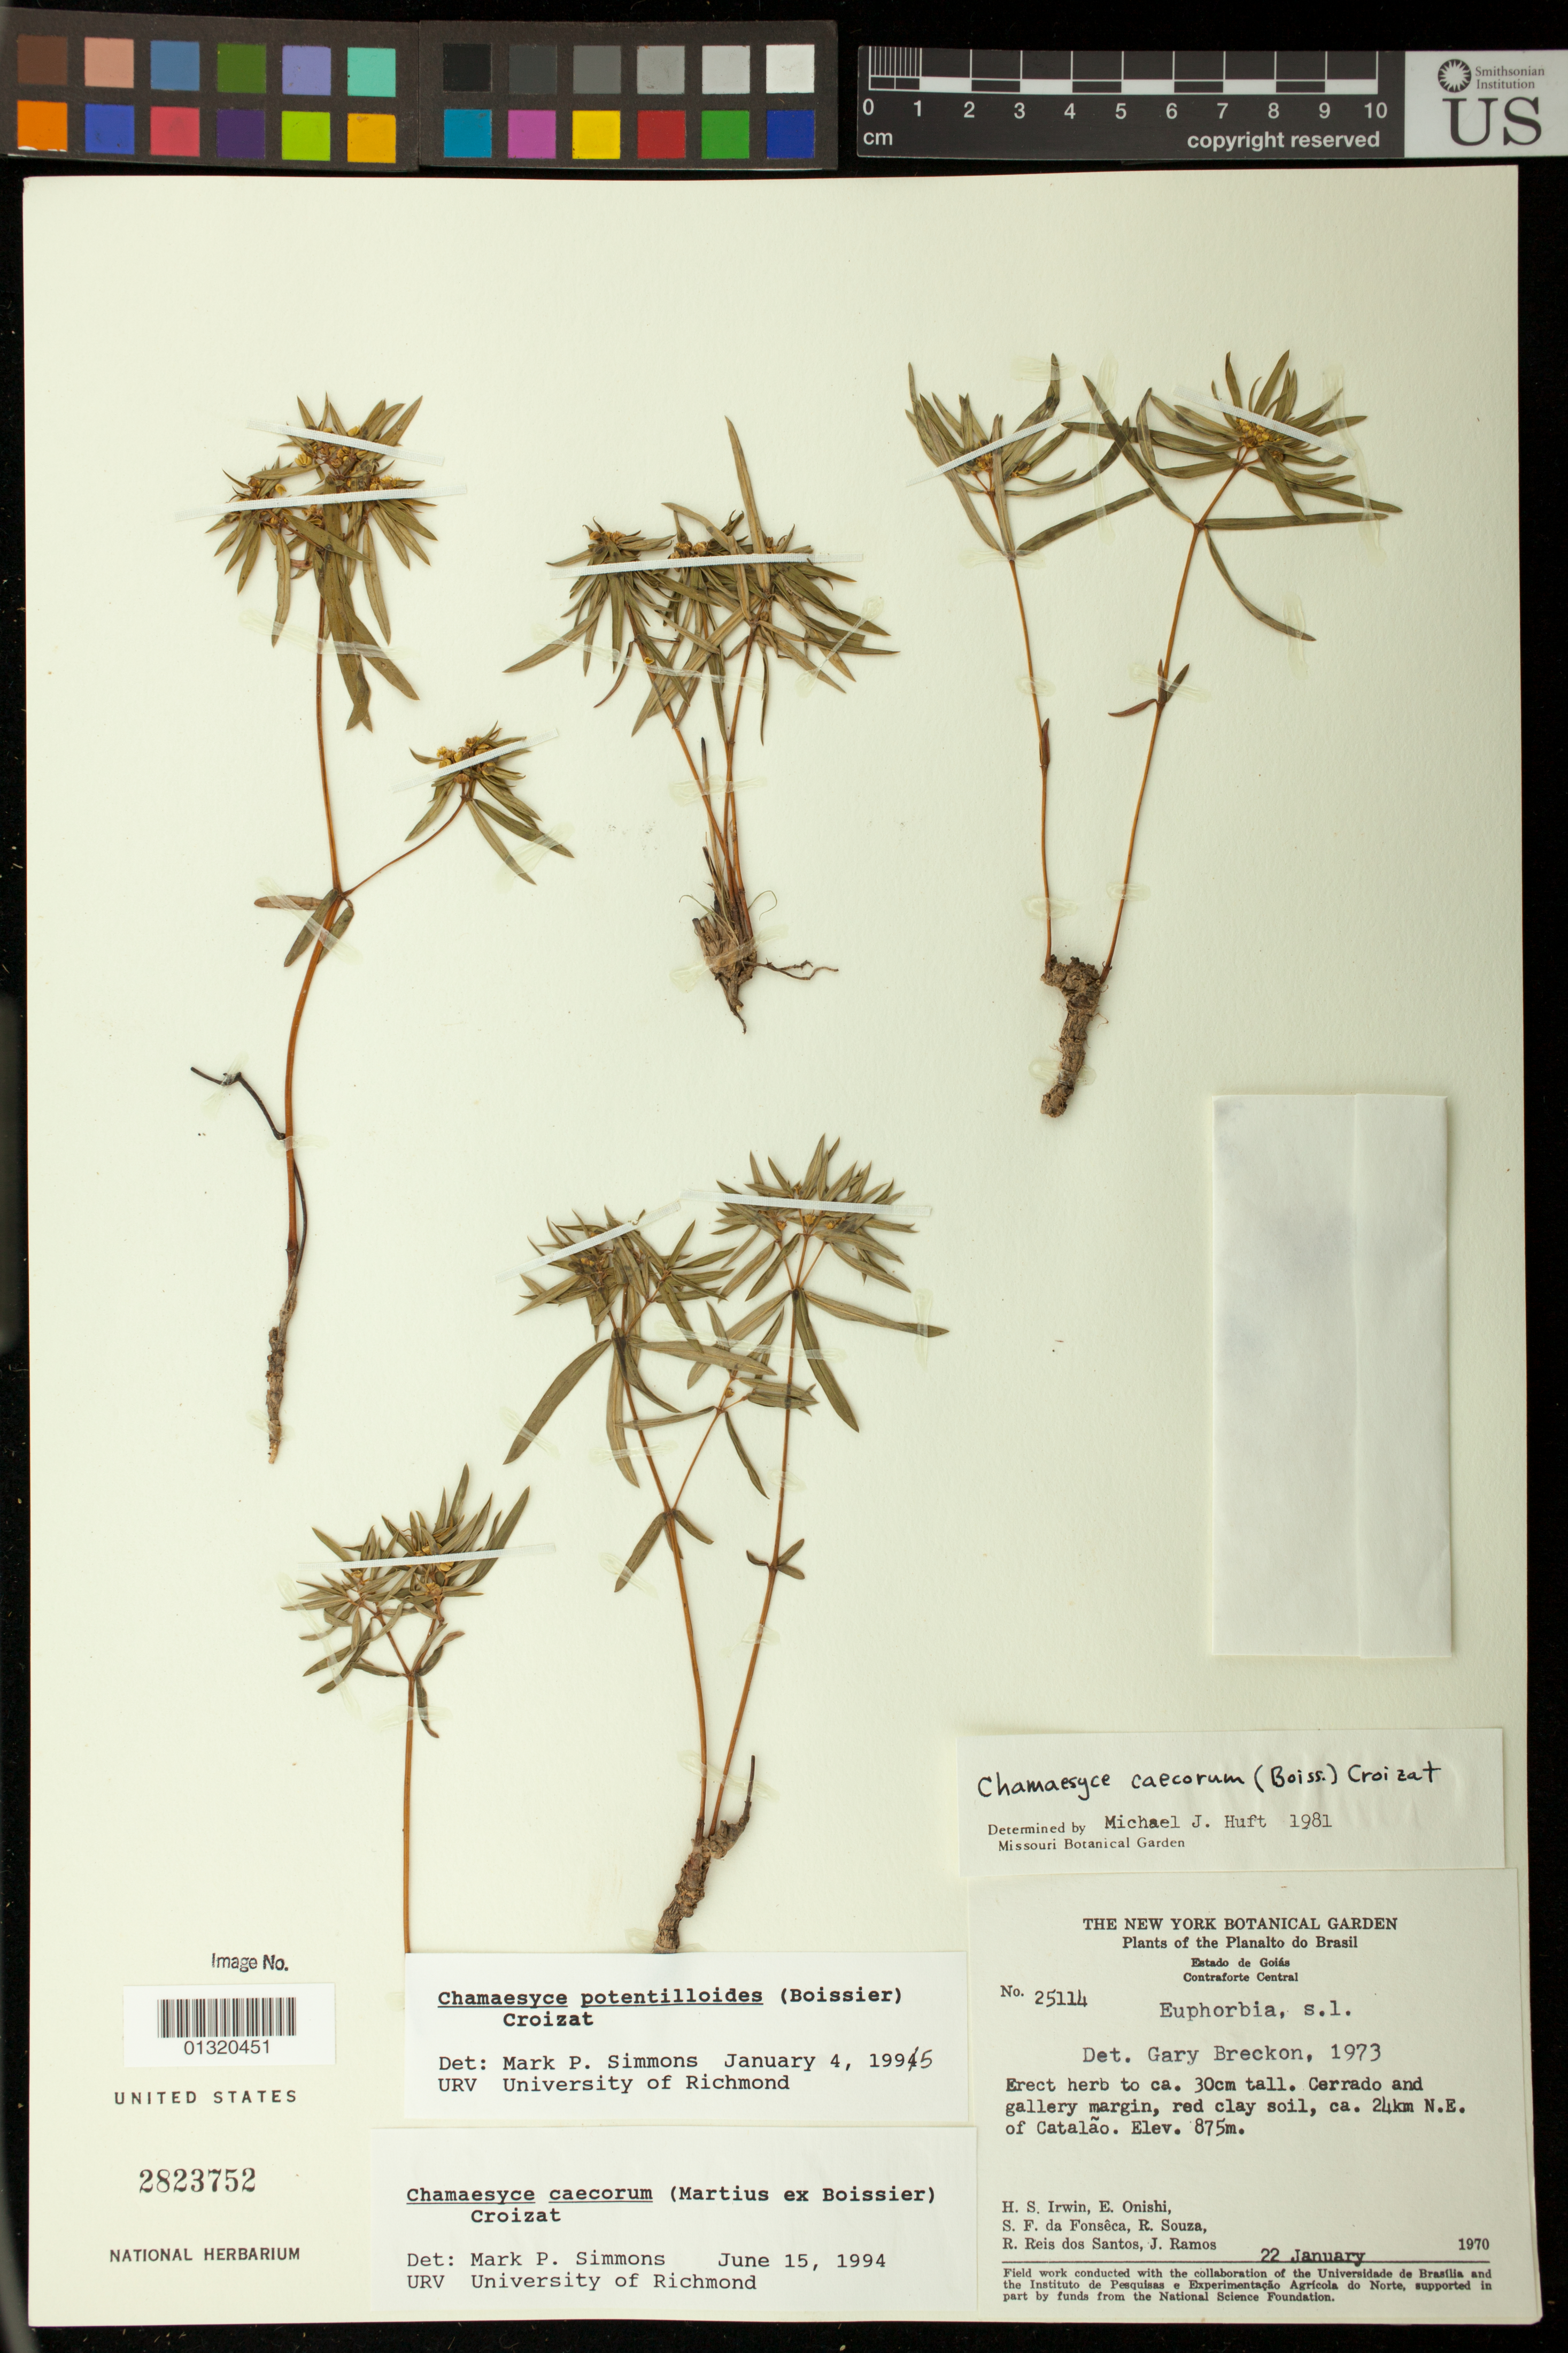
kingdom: Plantae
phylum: Tracheophyta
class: Magnoliopsida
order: Malpighiales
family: Euphorbiaceae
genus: Euphorbia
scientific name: Euphorbia potentilloides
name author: Boiss.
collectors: H. Irwin, E. Onishi, S. F. Fonsêca, R. Souza, R. Reis dos Santos & J. Ramos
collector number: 25114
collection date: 1970-01-22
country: Brazil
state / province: Goiás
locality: Contraforte Central; ca 24km N.E. of Catalao.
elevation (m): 875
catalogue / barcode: US 2823752